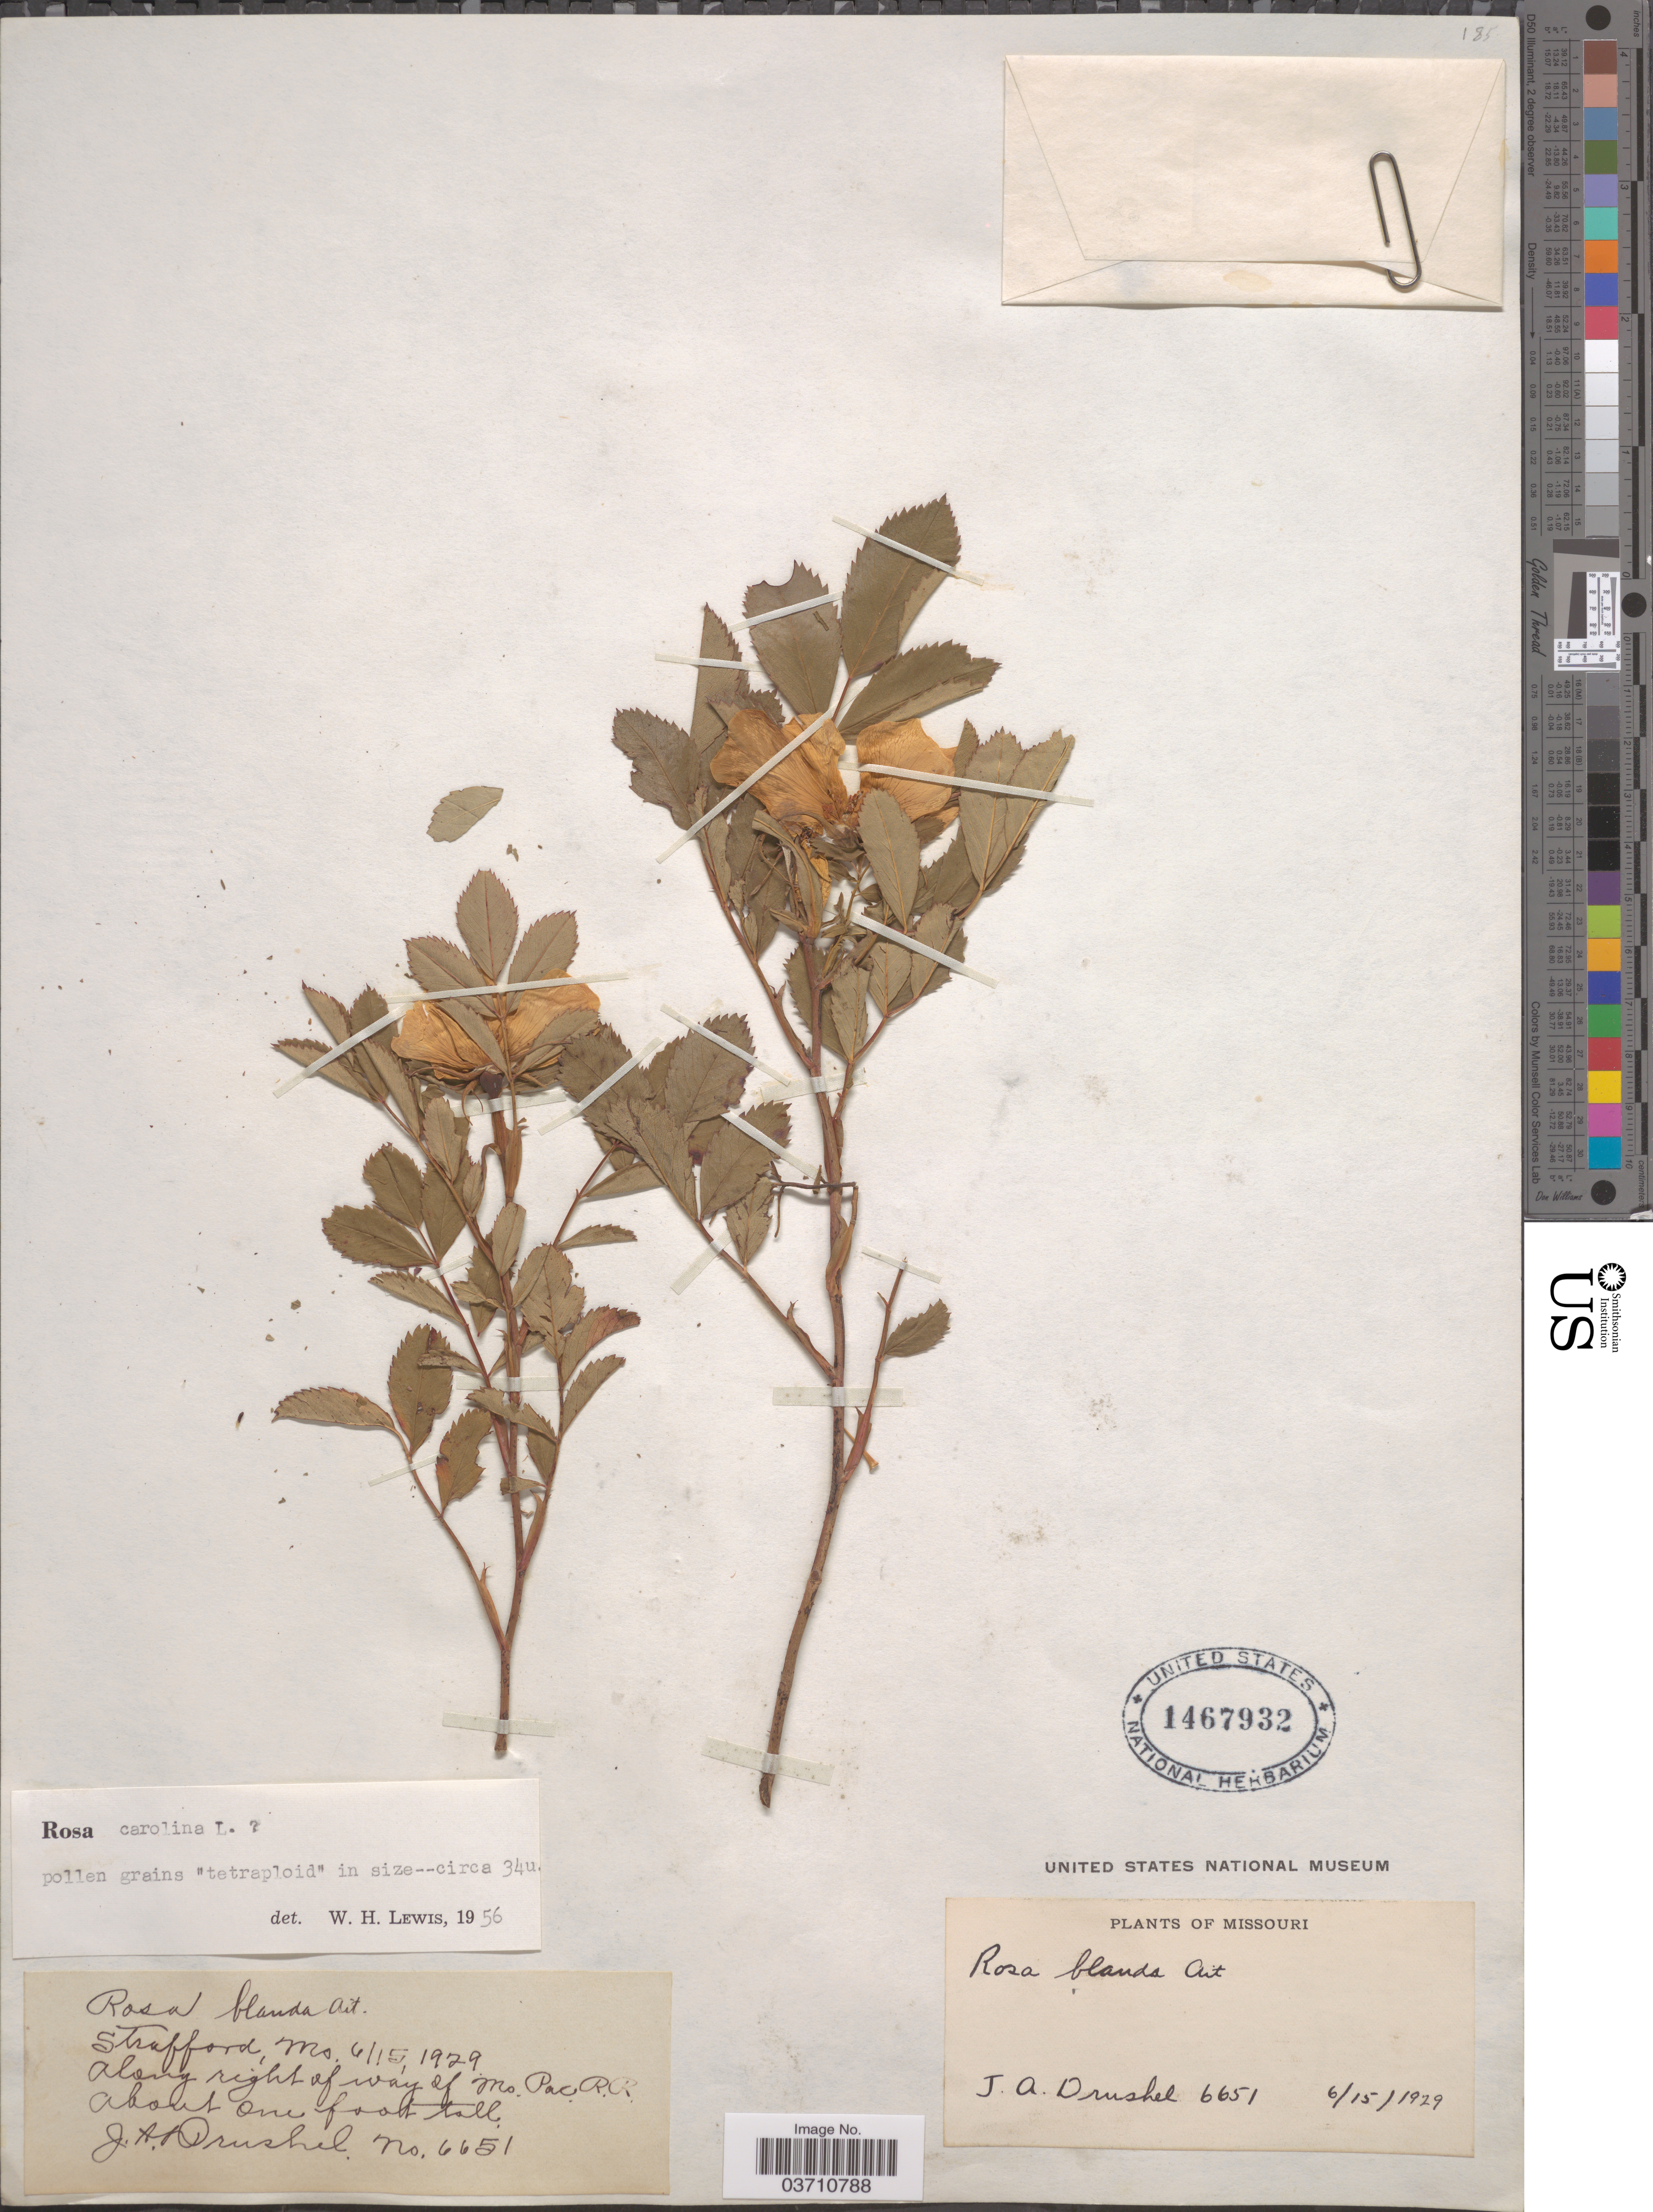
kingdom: Plantae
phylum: Tracheophyta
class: Magnoliopsida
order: Rosales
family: Rosaceae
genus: Rosa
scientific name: Rosa carolina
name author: L.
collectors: J. A. Drushel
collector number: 6651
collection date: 1929-06-15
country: United States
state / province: Missouri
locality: Strafford. Along right of way of Mo. Pac. R. R.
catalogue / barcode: US 1467932